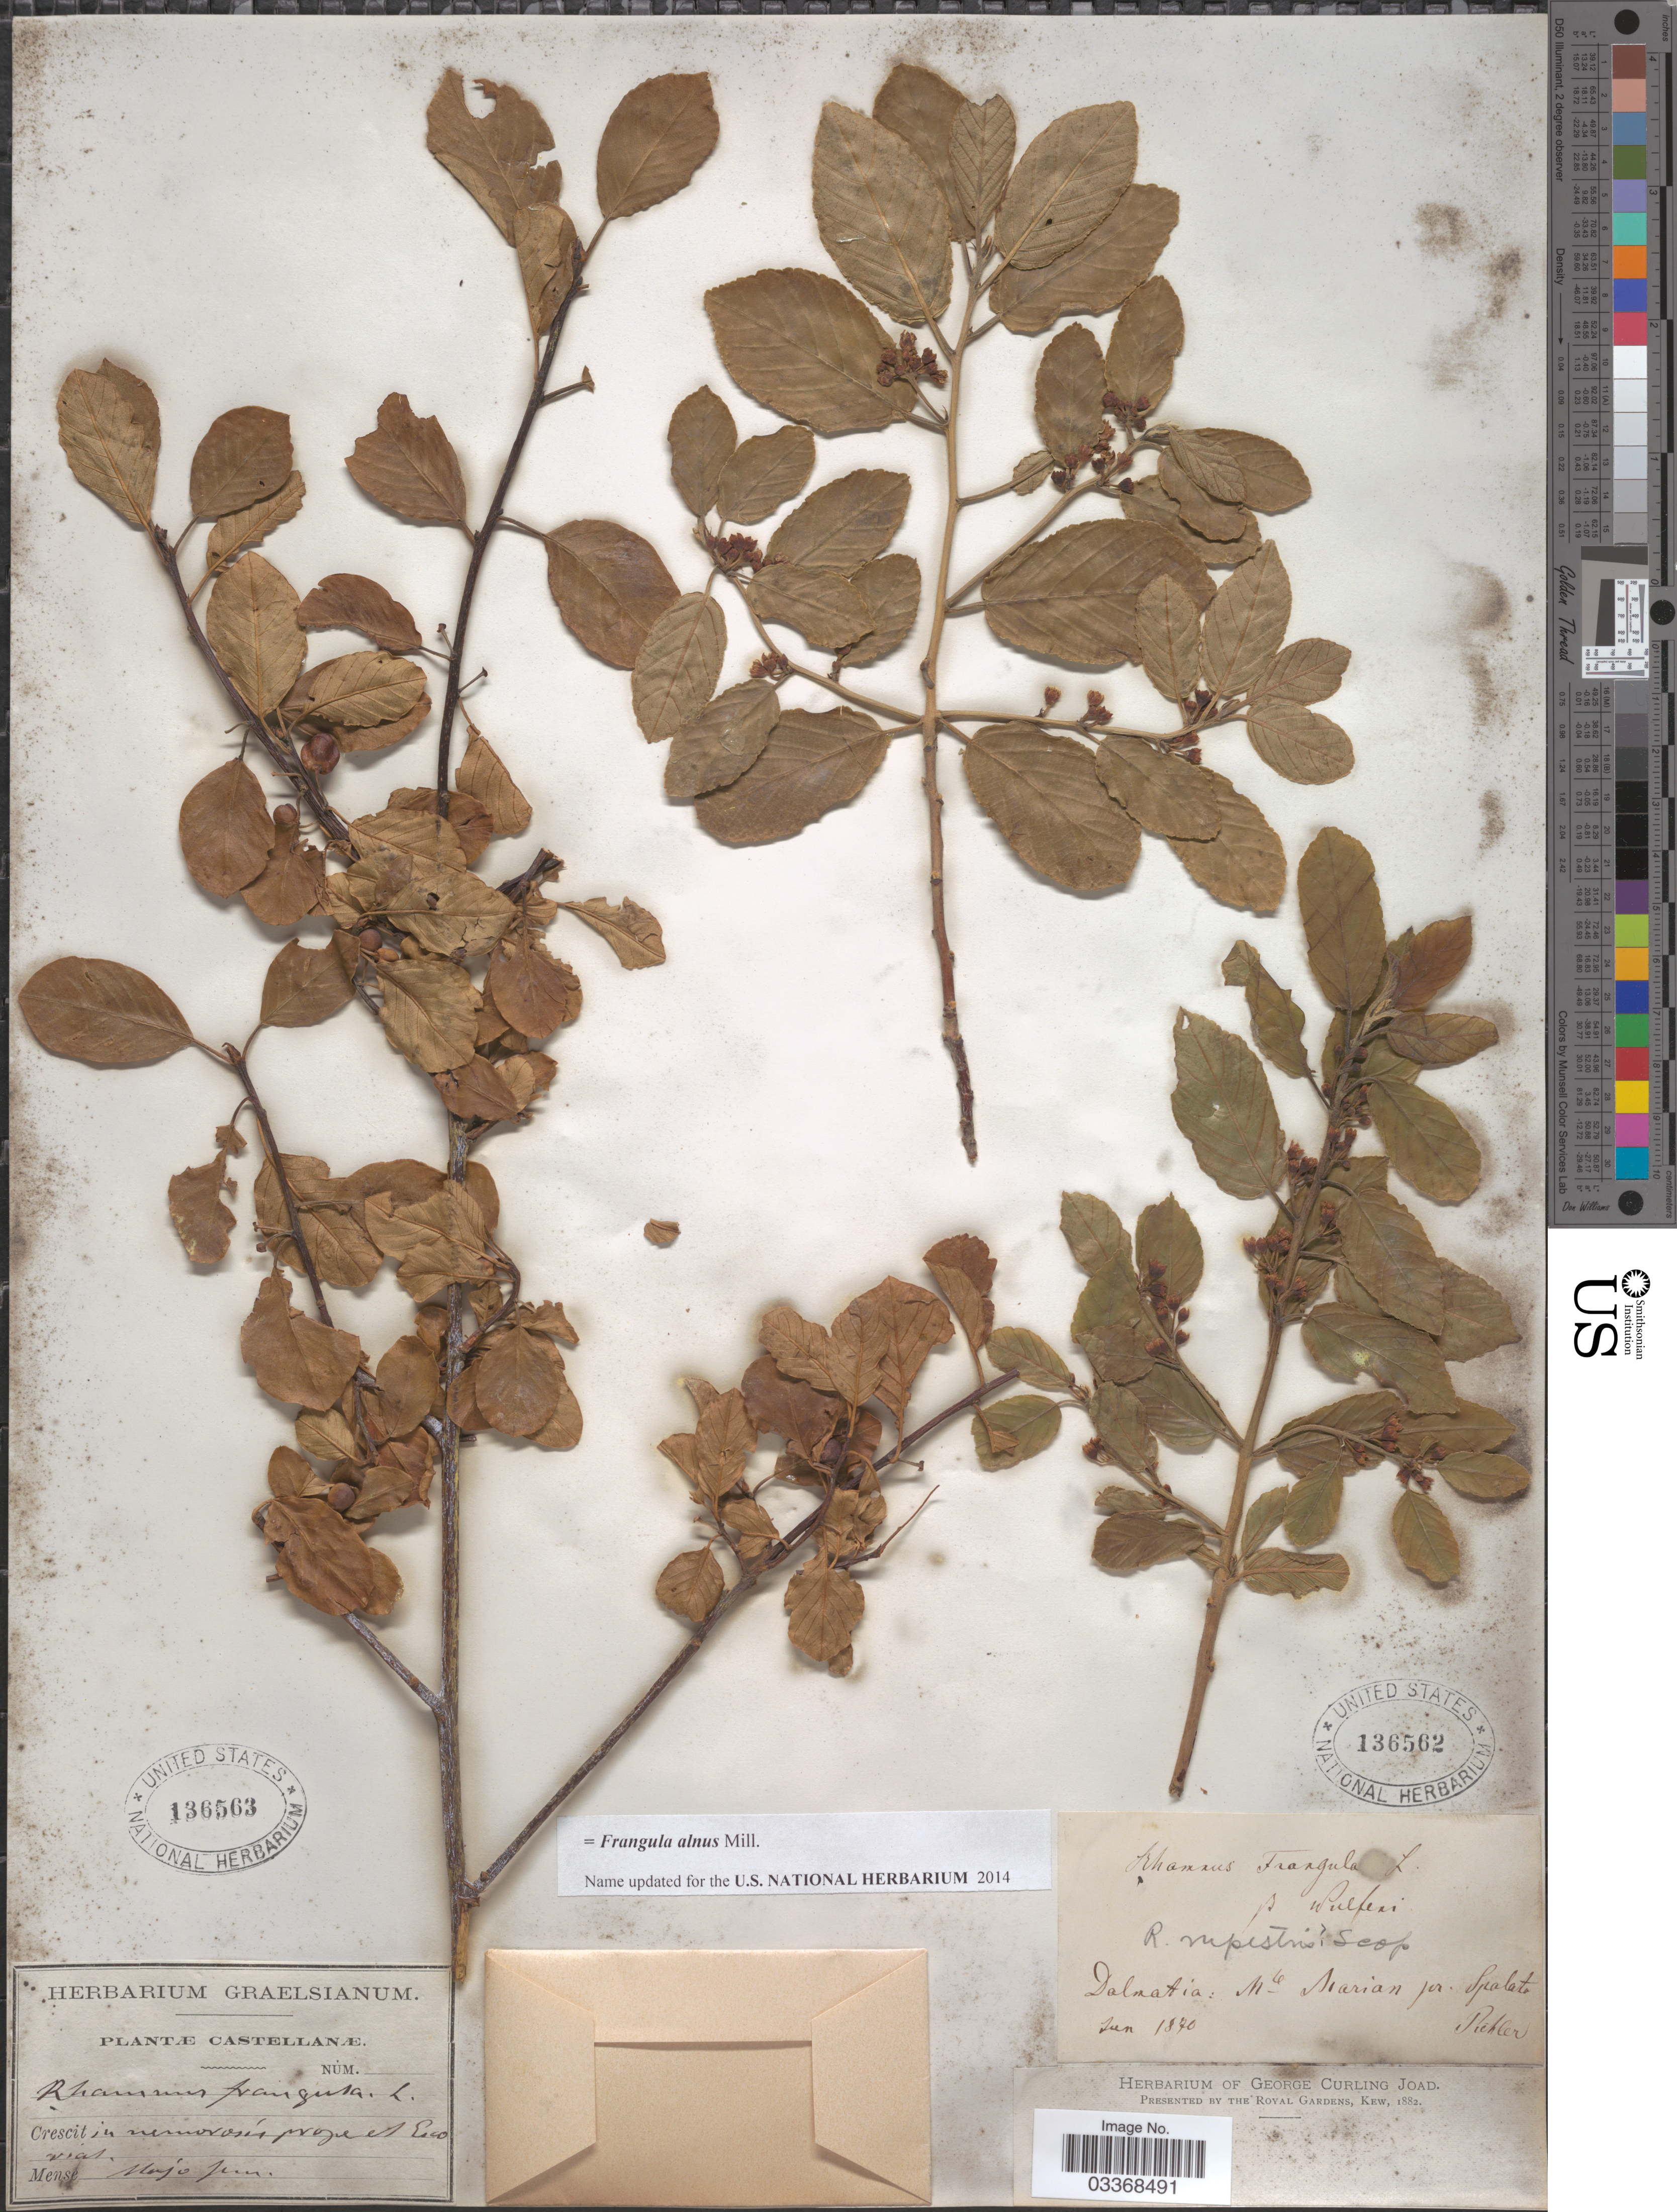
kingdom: Plantae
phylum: Tracheophyta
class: Magnoliopsida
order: Rosales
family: Rhamnaceae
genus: Frangula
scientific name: Frangula alnus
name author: Mill.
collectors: ex Herb. Graelsianum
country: Spain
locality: Castellanæ. Crescit in nemorosis prope el Escorial.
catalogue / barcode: US 136563-2